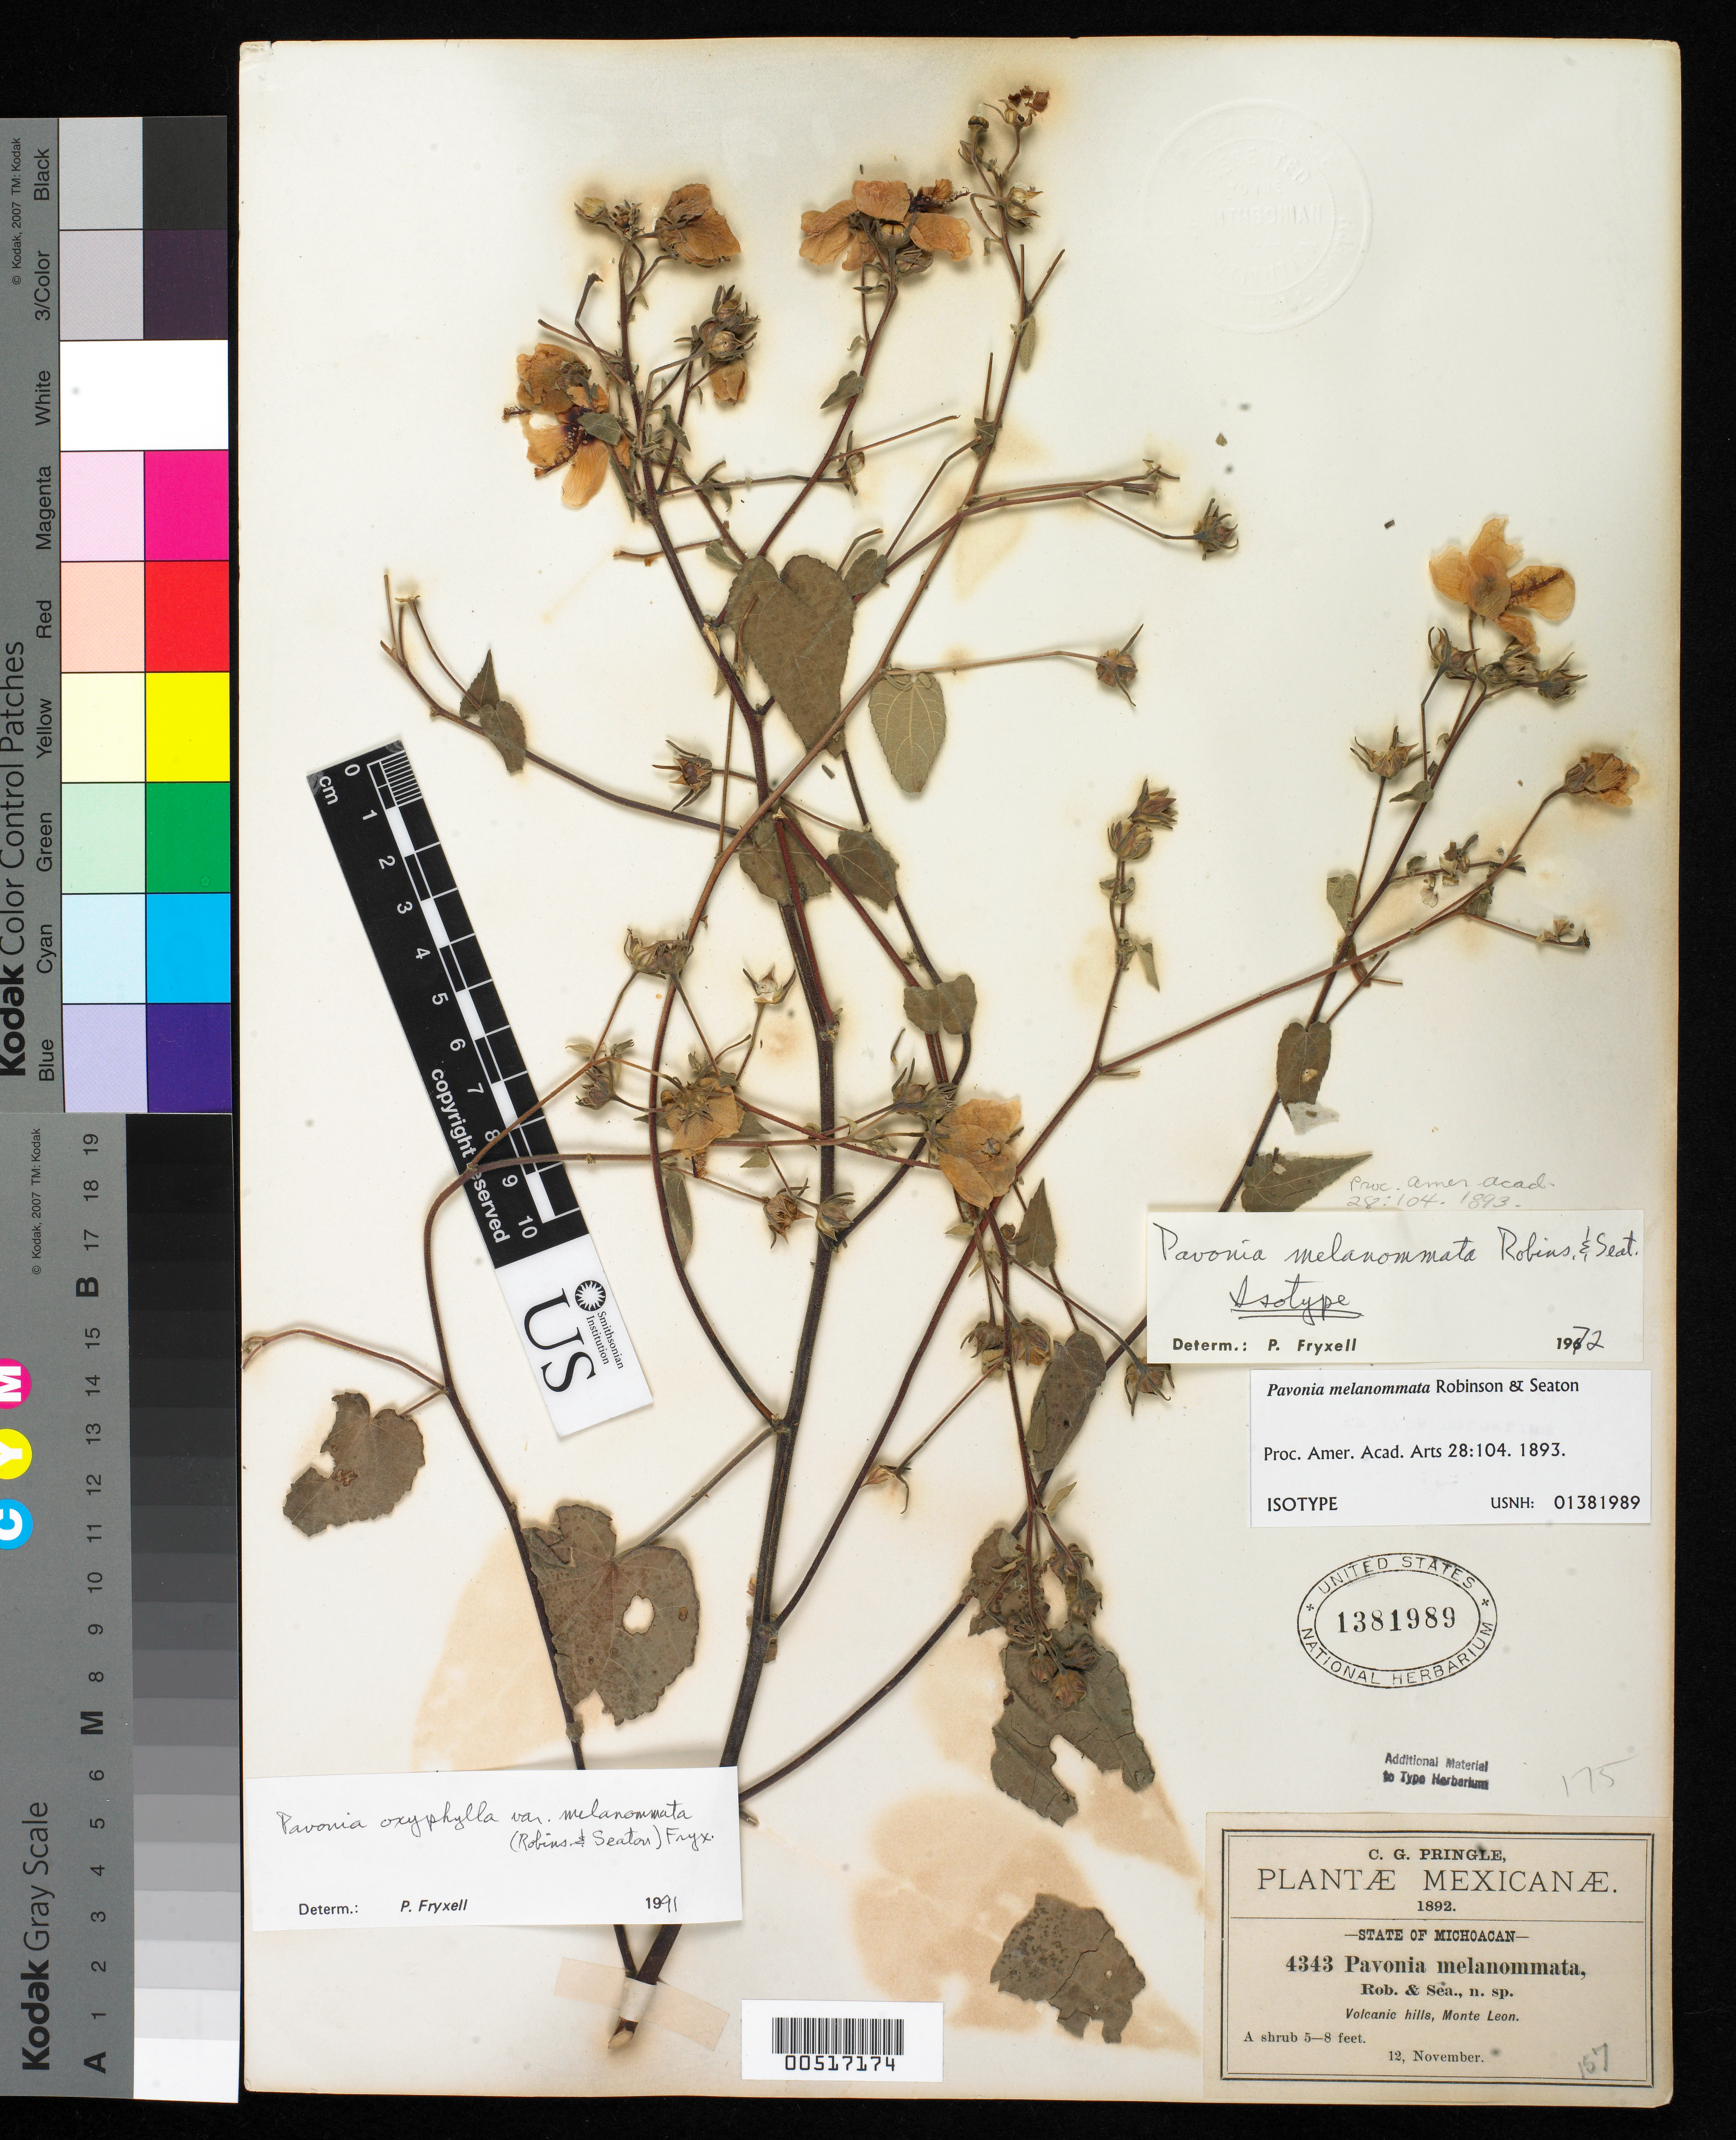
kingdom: Plantae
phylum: Tracheophyta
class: Magnoliopsida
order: Malvales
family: Malvaceae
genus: Pavonia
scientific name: Pavonia melanommata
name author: B.L. Rob. & Seaton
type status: Isotype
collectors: C. G. Pringle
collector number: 4343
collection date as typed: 12 Nov 1892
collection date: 1892-11-12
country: Mexico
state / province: Michoacán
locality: Volcanic hills, Monte Leon.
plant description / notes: Specimen ex John Donnell Smith herbarium.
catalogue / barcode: US 1381989